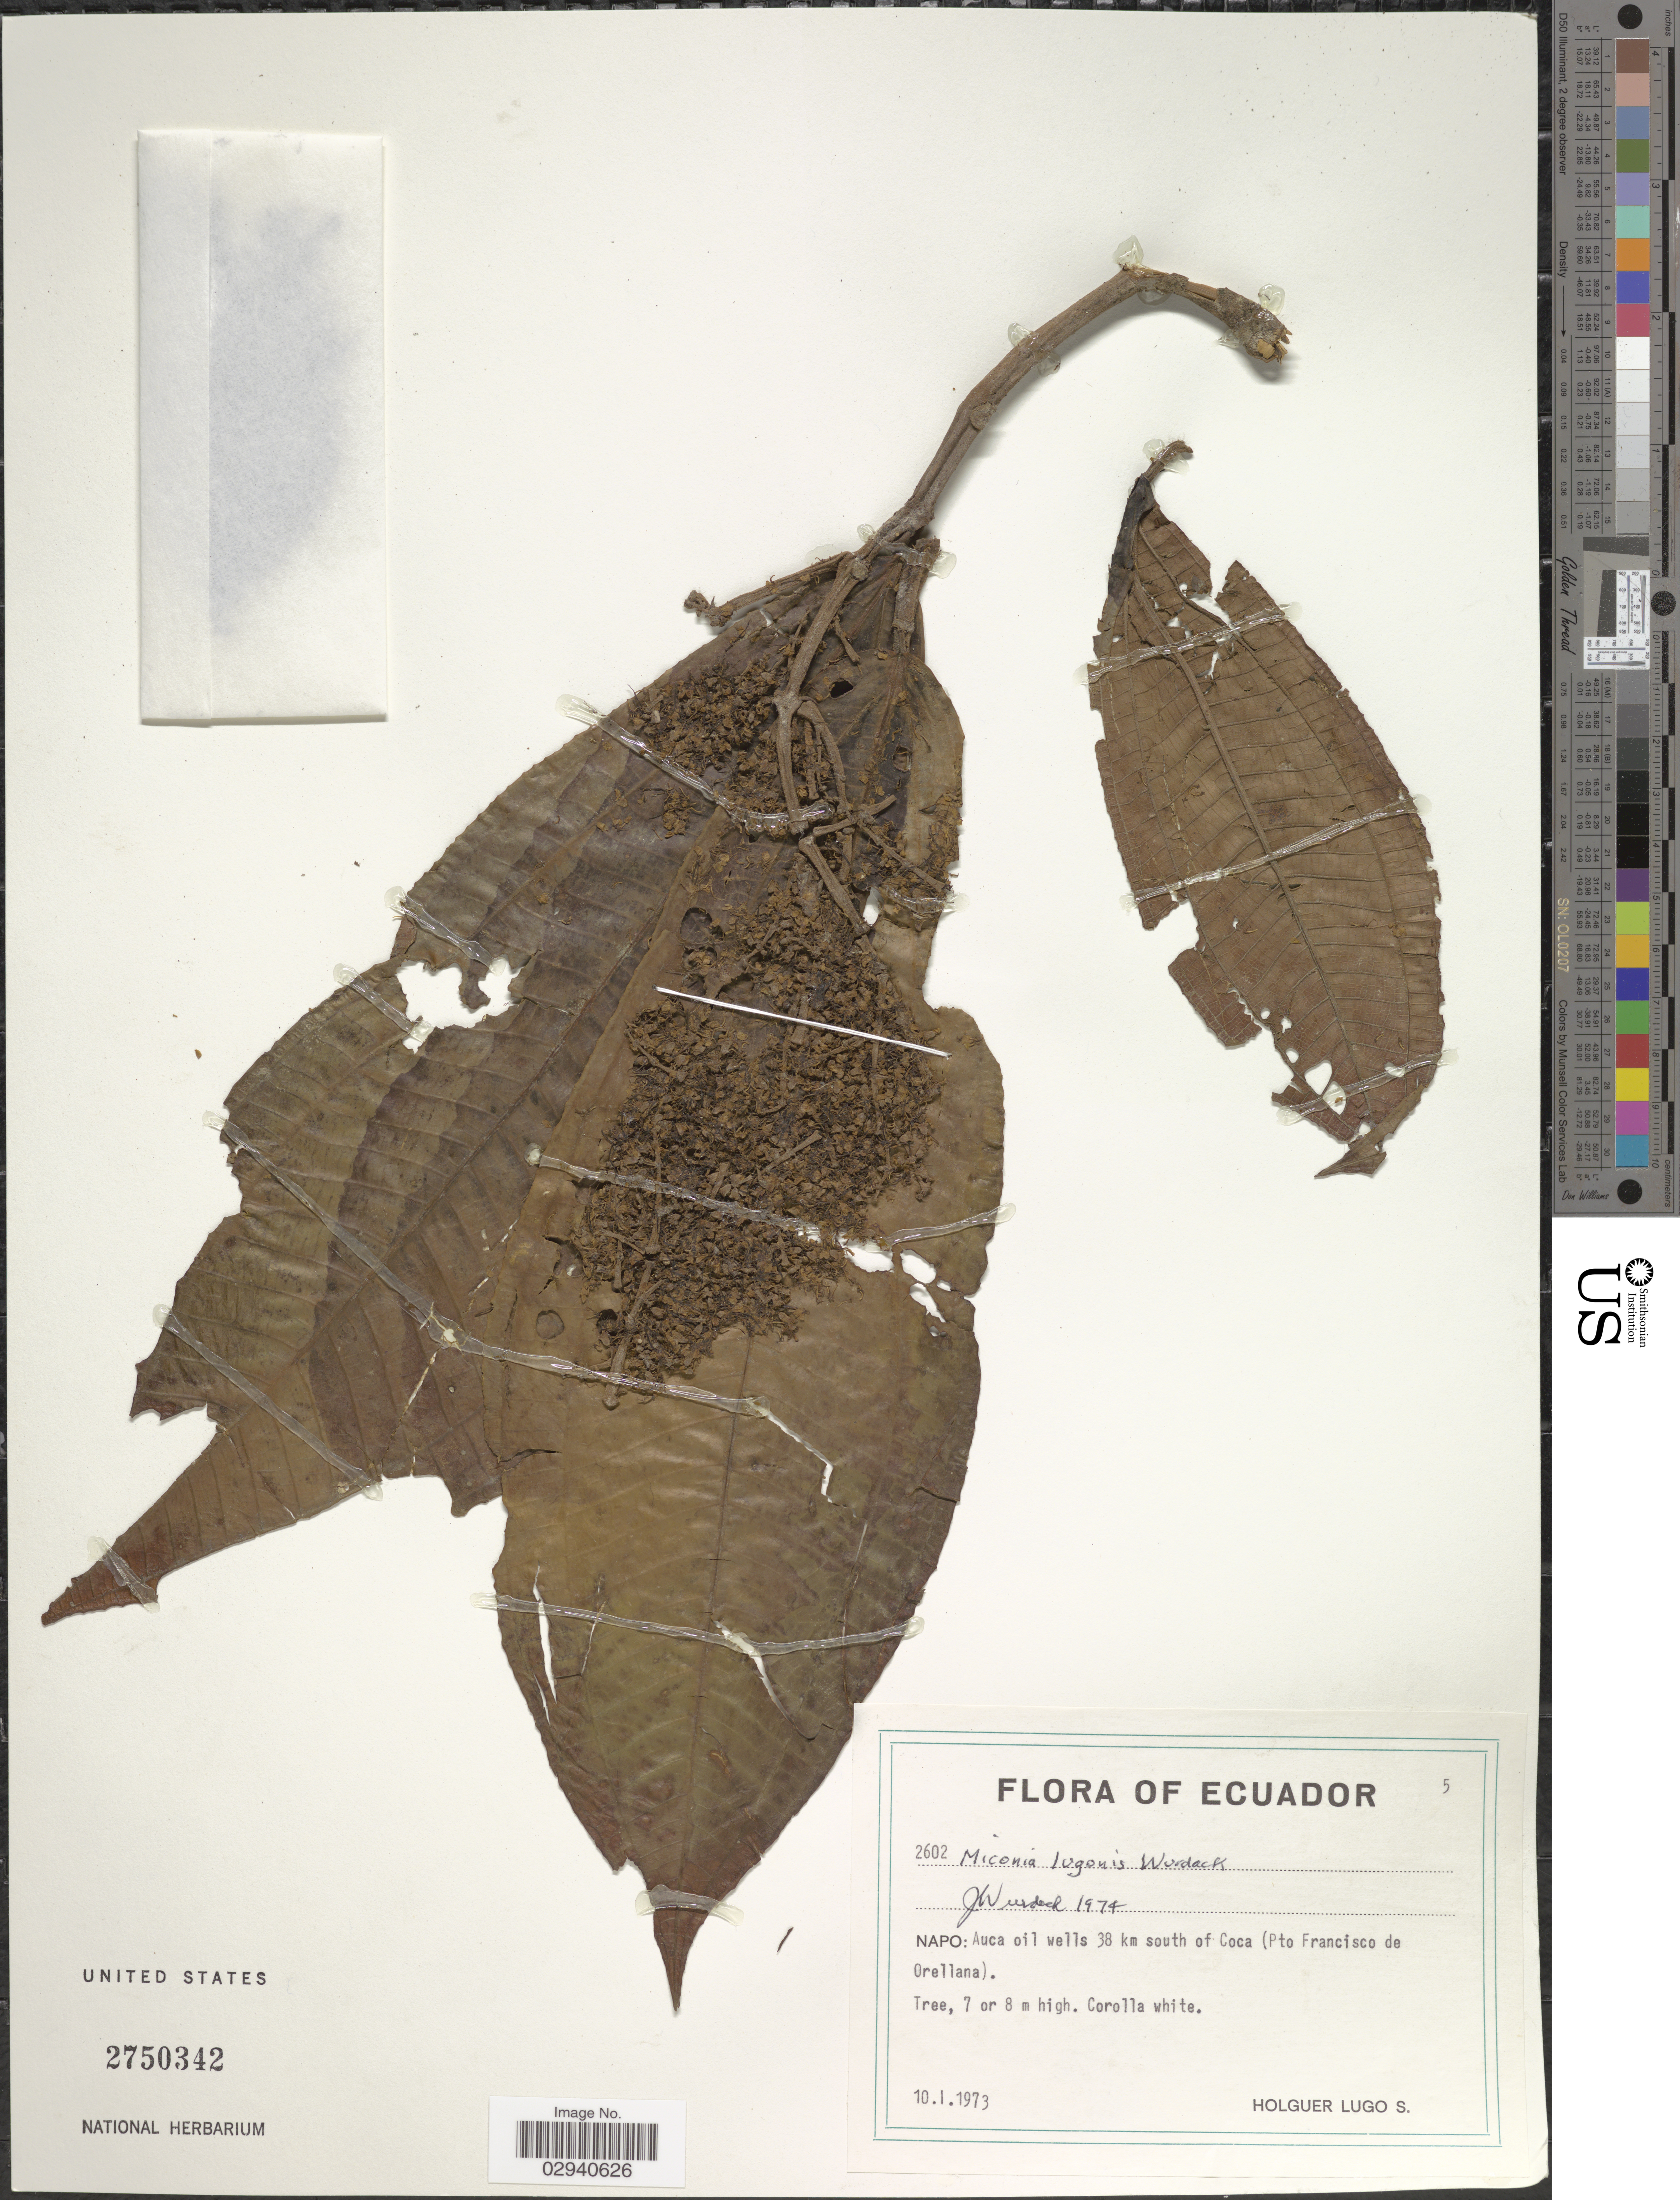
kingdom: Plantae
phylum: Tracheophyta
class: Magnoliopsida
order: Myrtales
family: Melastomataceae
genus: Miconia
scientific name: Miconia lugonis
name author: Wurdack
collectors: H. Lugo S.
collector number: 2602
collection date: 1973-01-10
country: Ecuador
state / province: Napo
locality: Auca oil wells 38 km south of Coca (Pto Francisco de Orellana).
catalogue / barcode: US 2750342